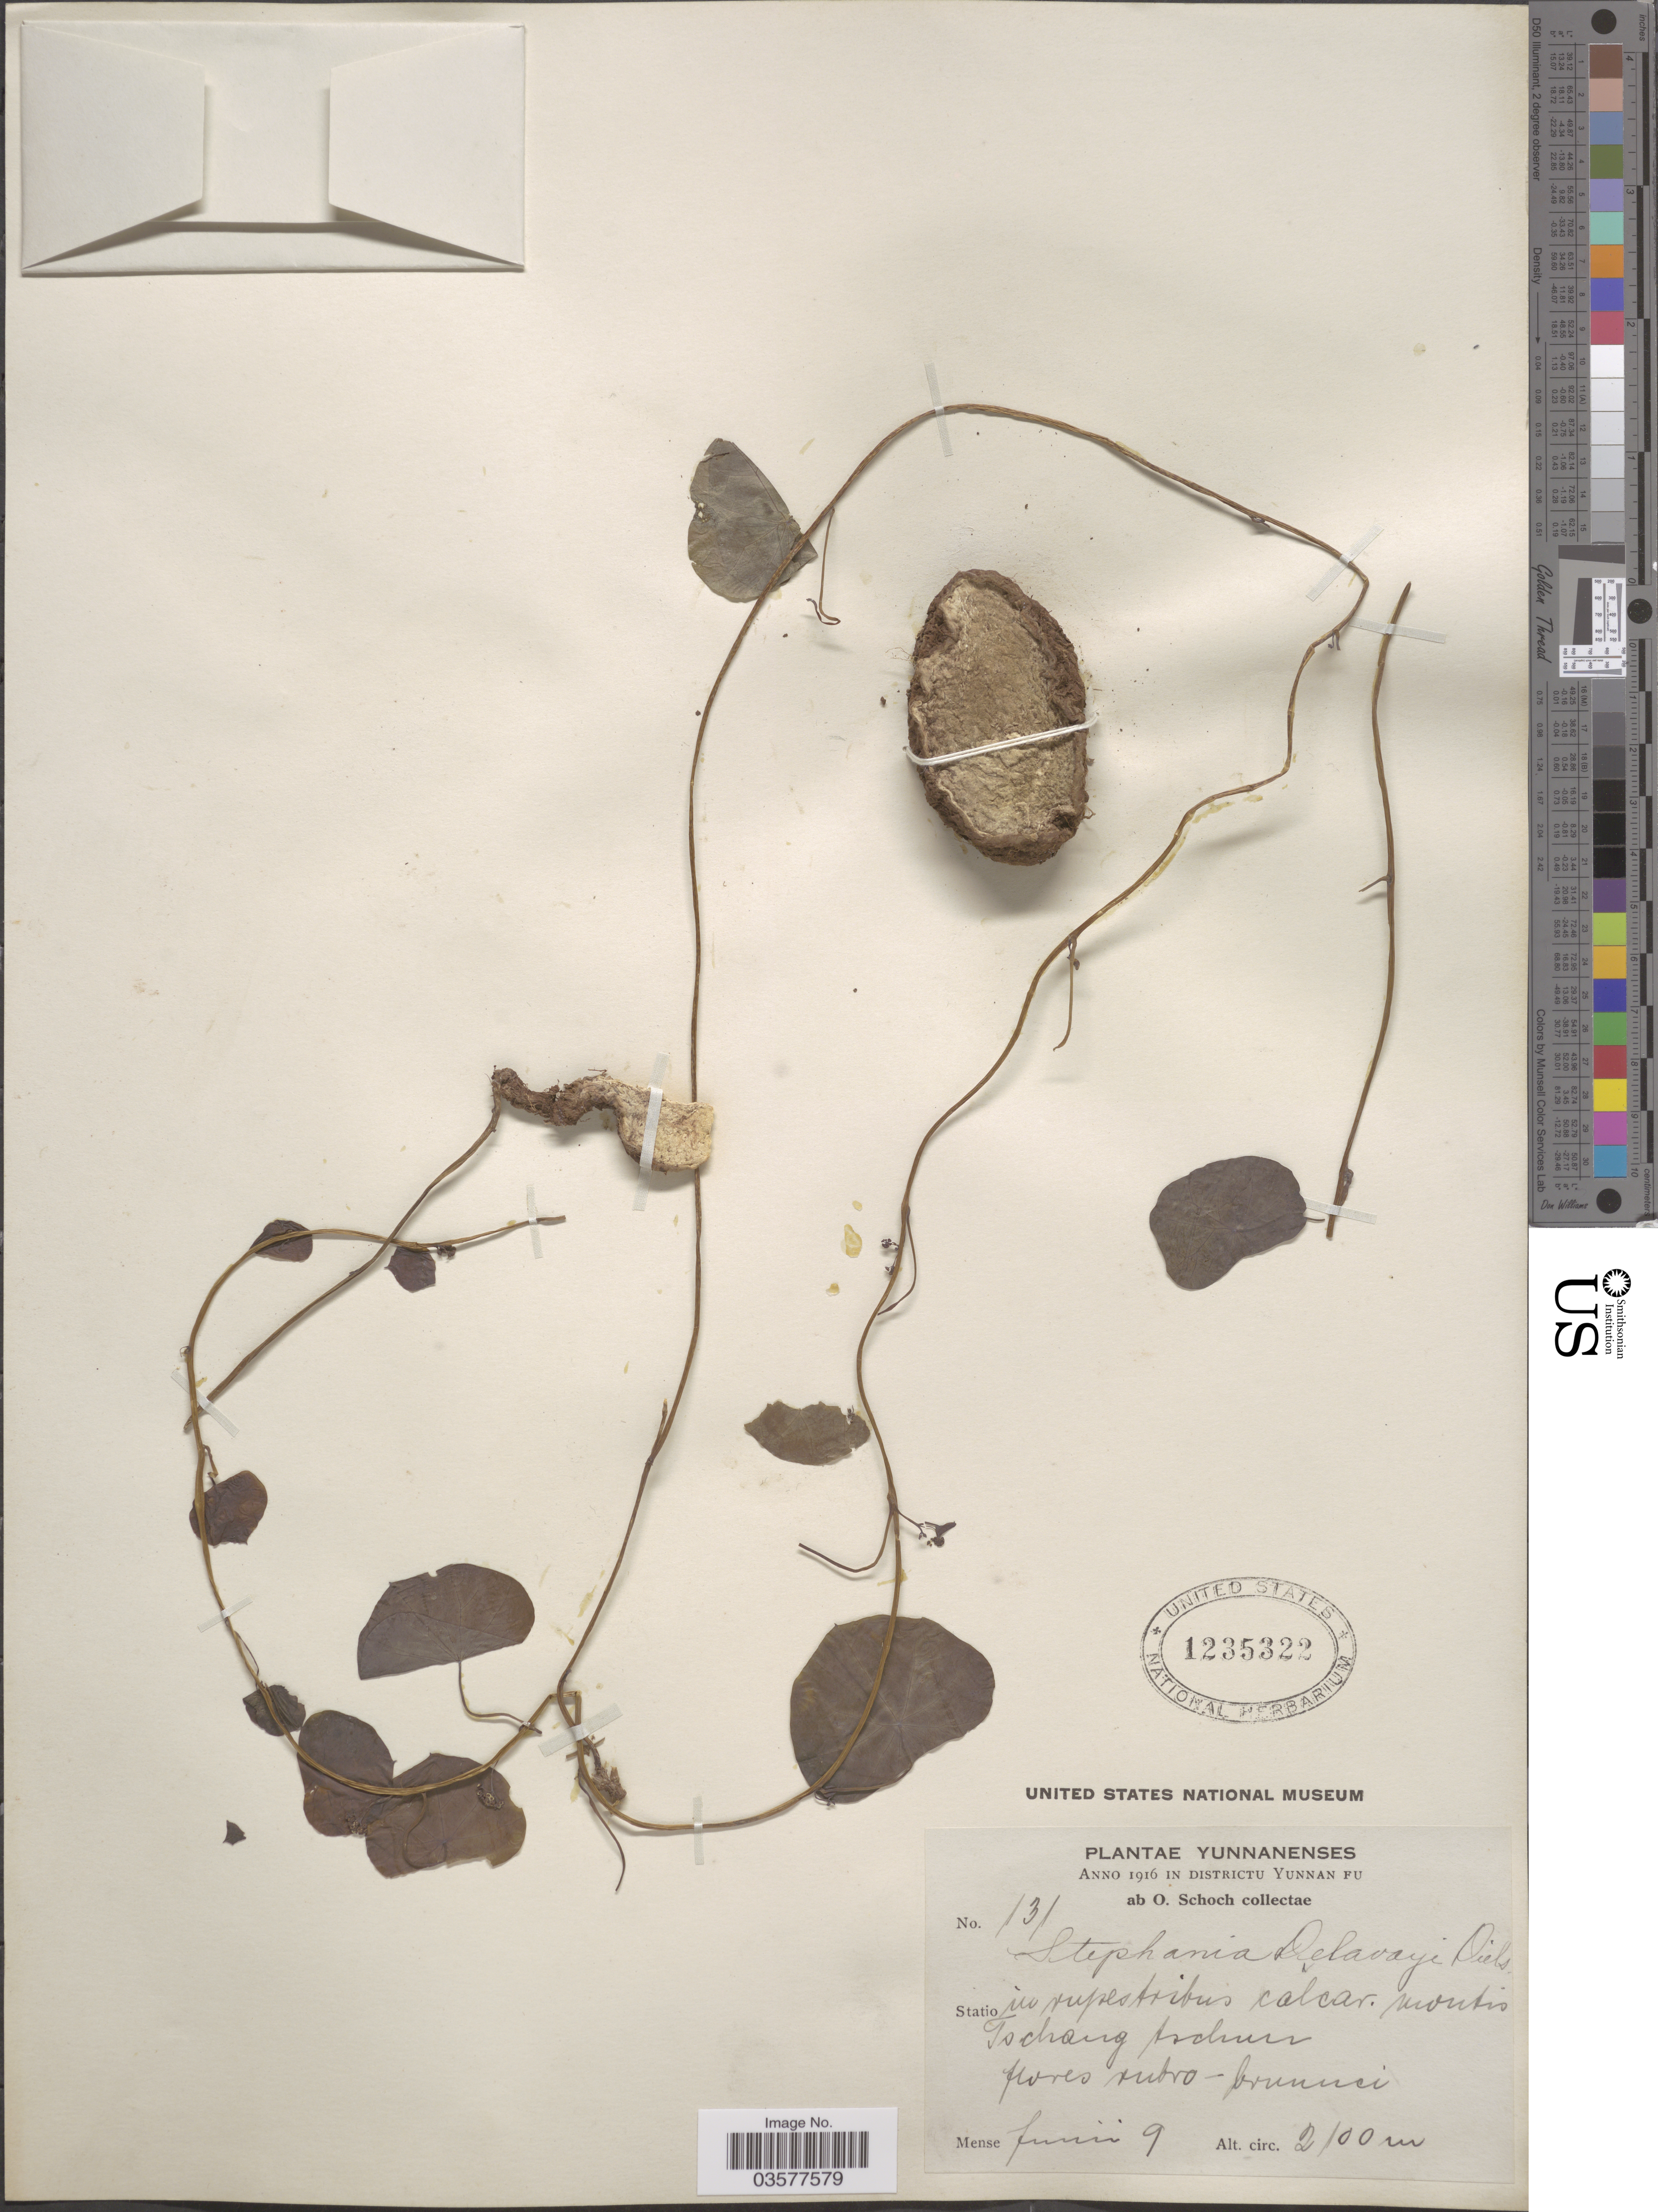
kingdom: Plantae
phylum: Tracheophyta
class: Magnoliopsida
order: Ranunculales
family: Menispermaceae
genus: Stephania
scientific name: Stephania delavayi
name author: Diels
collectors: O. Schoch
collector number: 131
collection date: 1916-06-09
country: China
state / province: Yunnan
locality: Districtu Yunnan Fu. Statio in rupestribus calcar. montis Tschang Aschun [interpreted].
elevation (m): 2100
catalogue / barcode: US 1235322